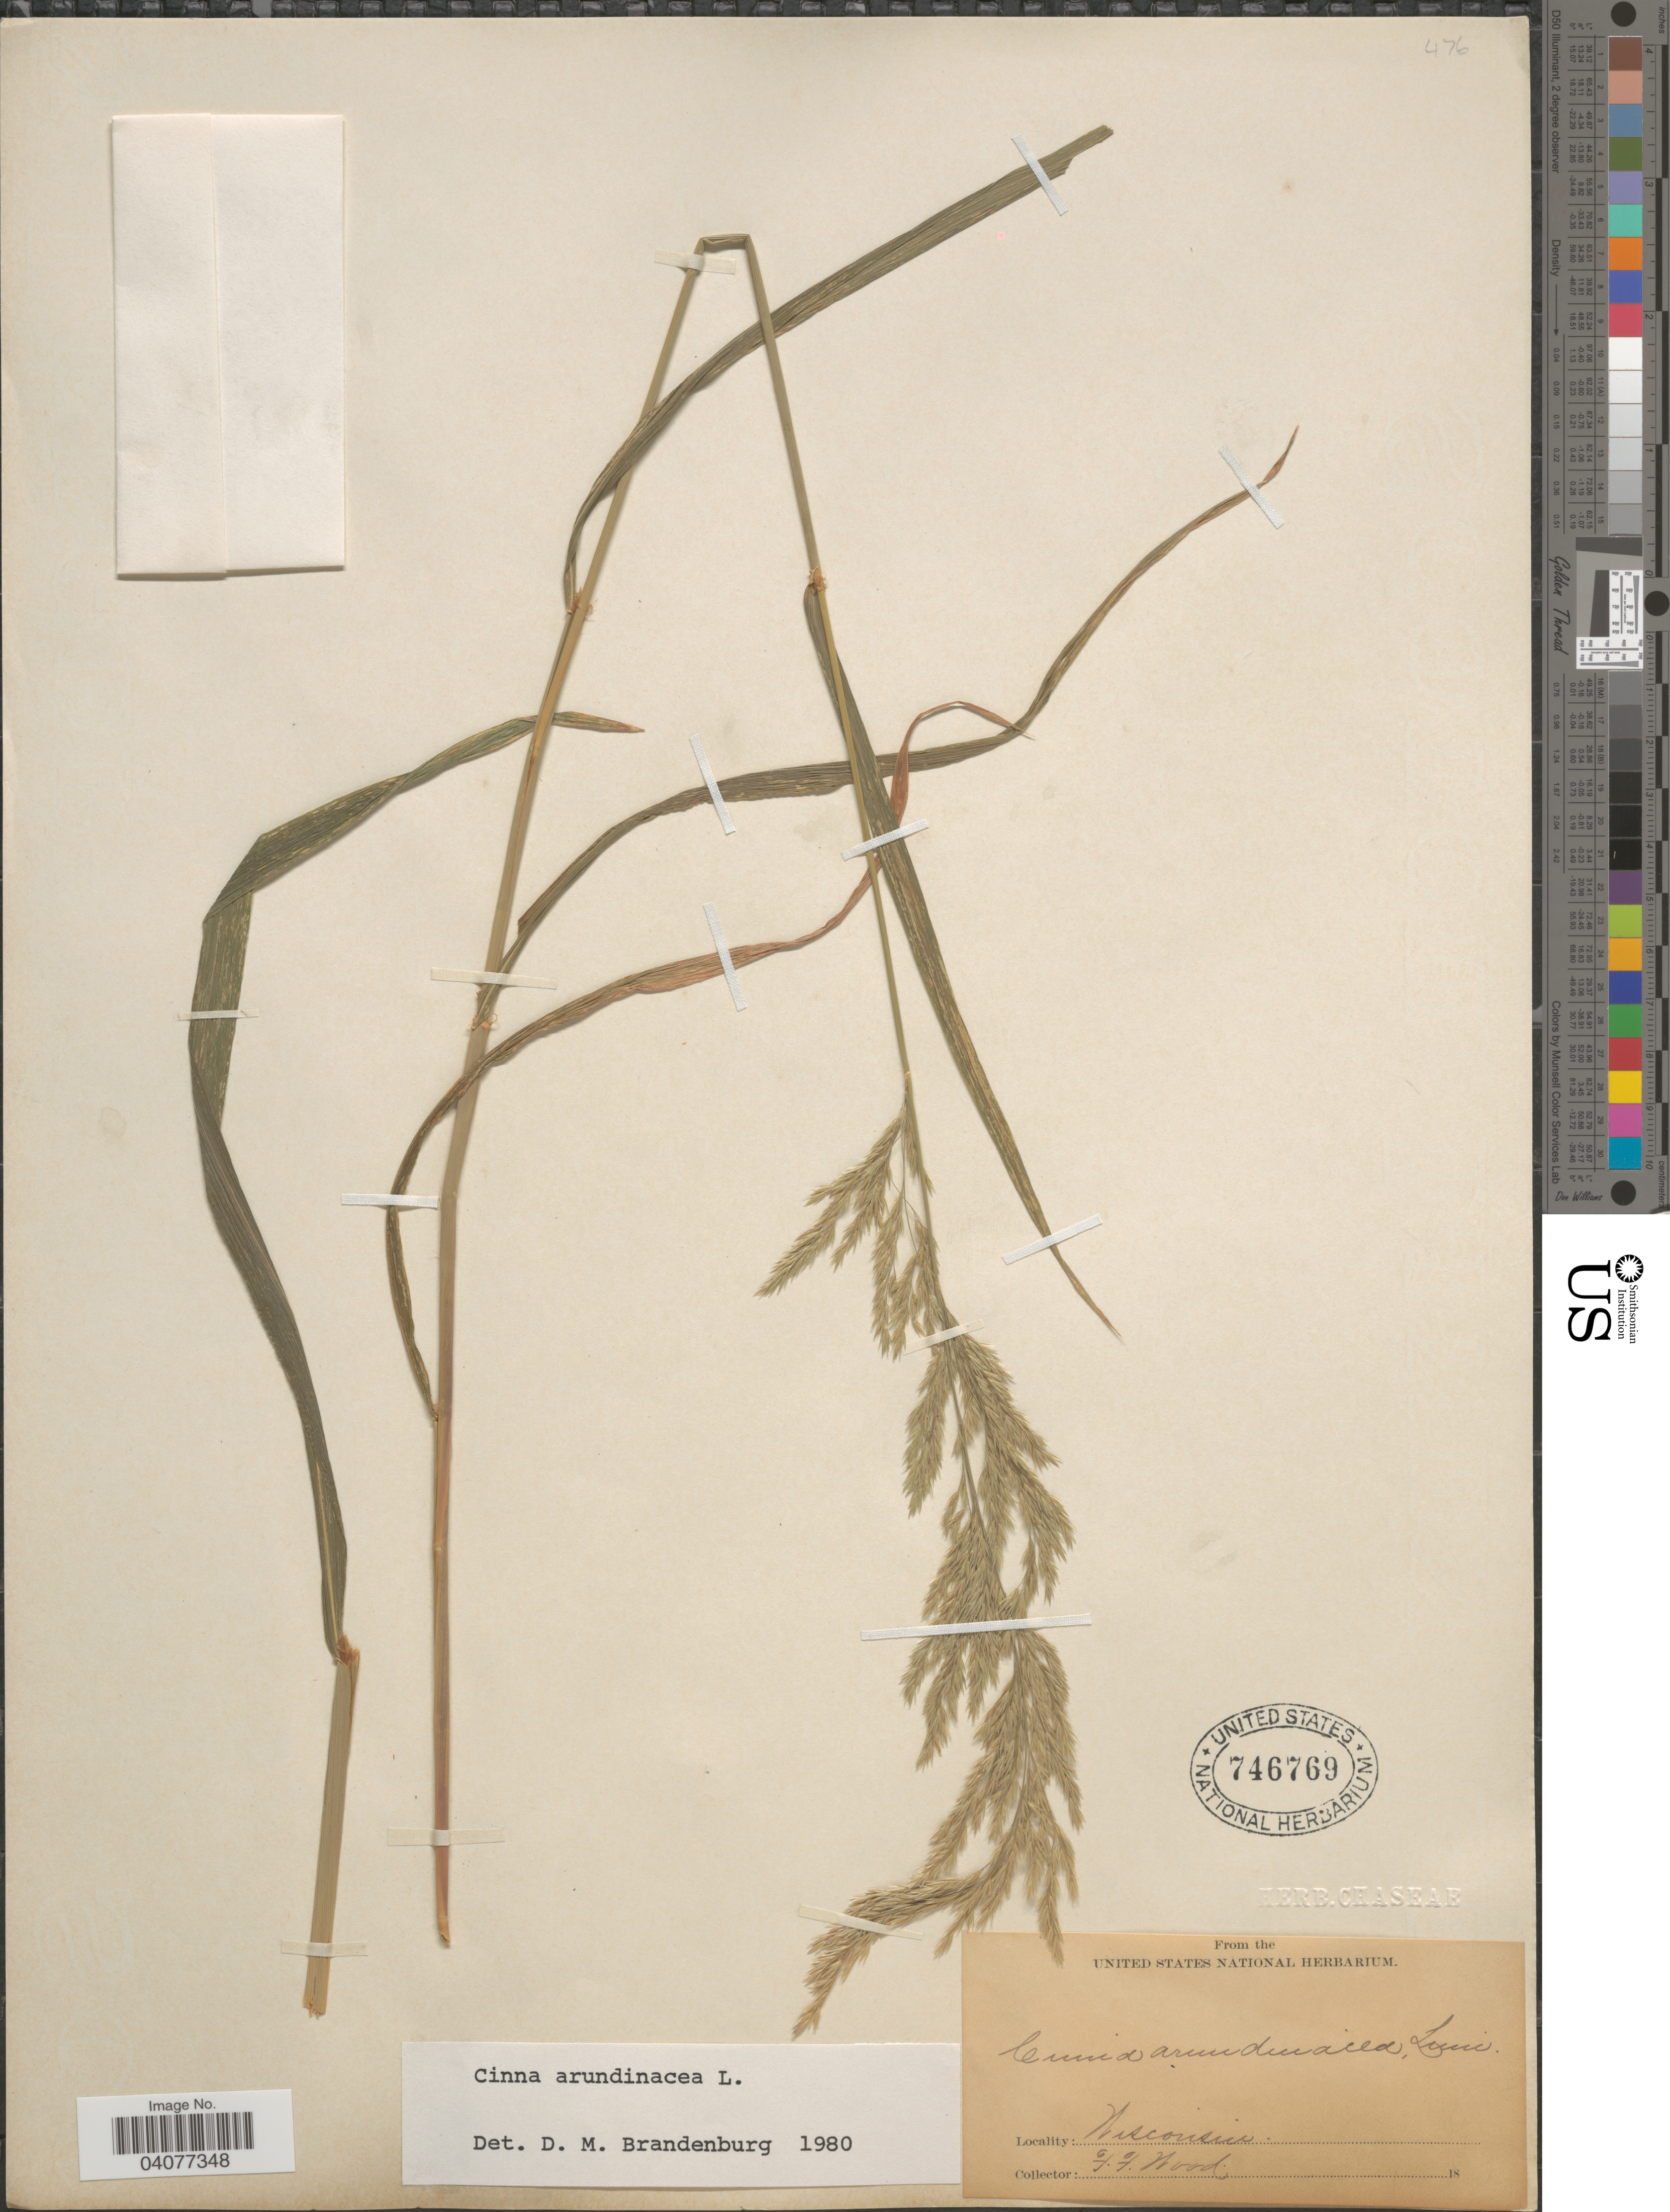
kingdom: Plantae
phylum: Tracheophyta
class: Liliopsida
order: Poales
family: Poaceae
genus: Cinna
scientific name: Cinna arundinacea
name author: L.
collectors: F. Wood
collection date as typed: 18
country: United States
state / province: Wisconsin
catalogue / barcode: US 746769